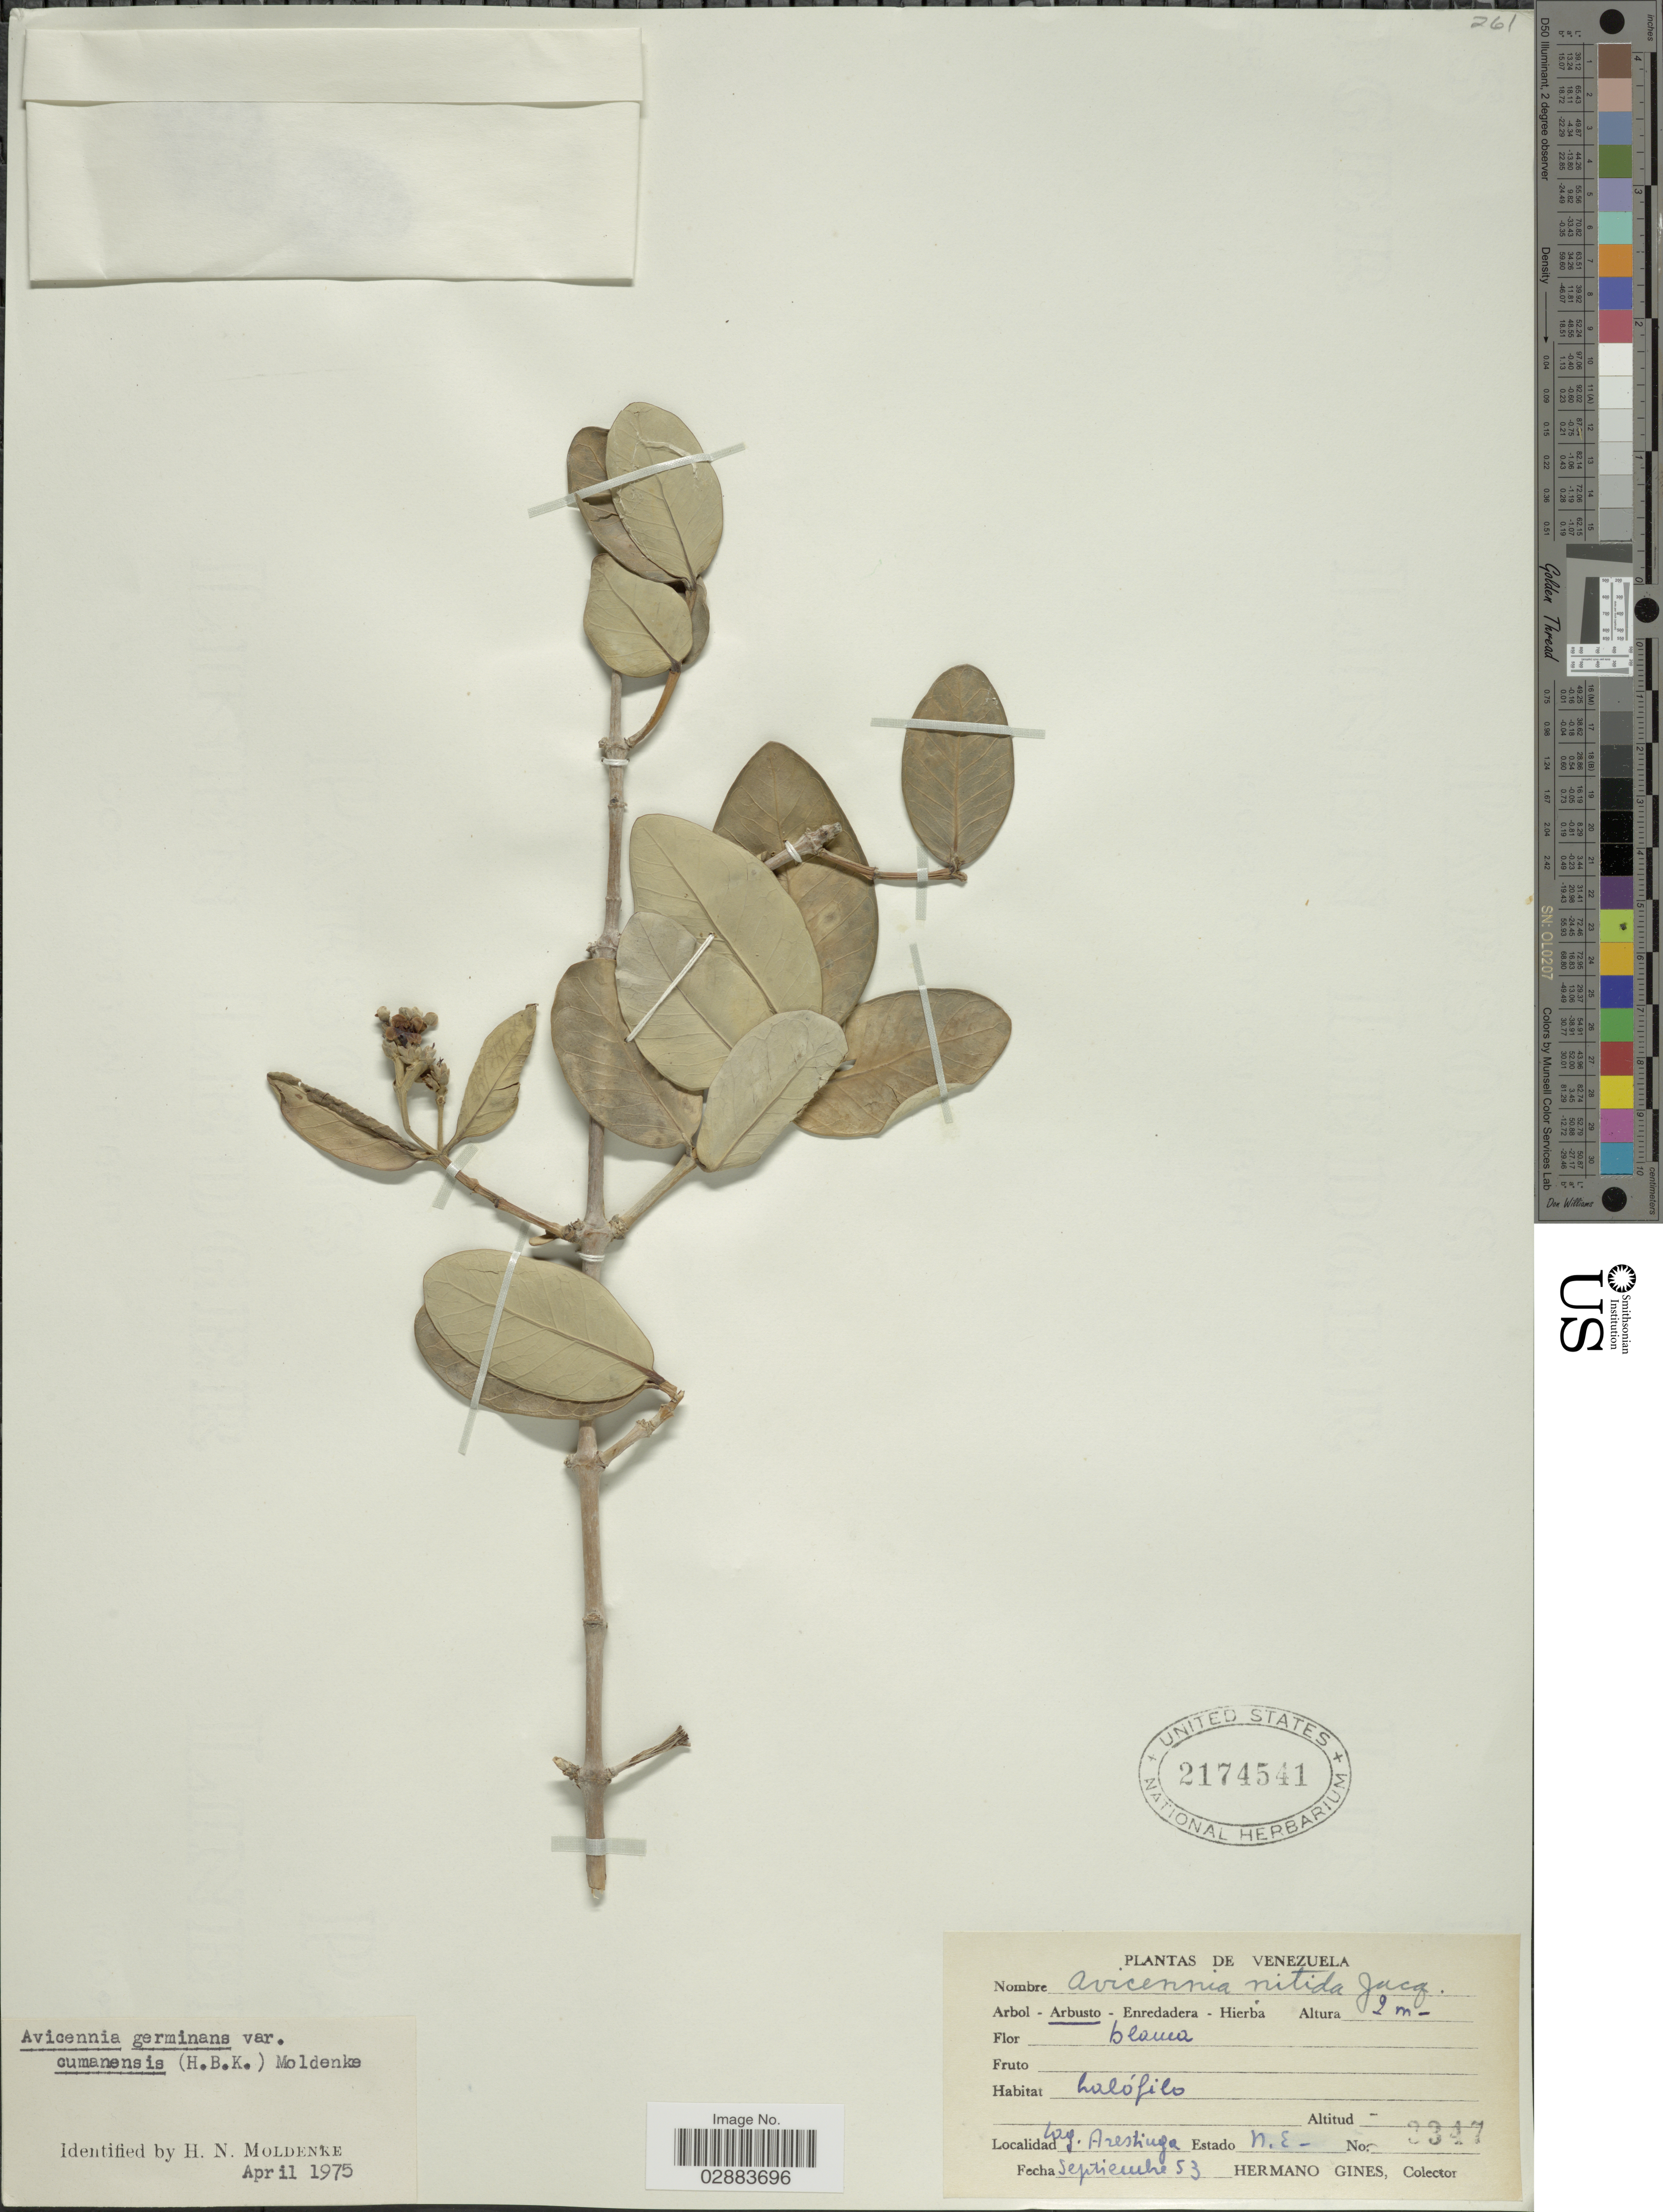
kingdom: Plantae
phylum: Tracheophyta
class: Magnoliopsida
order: Lamiales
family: Acanthaceae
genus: Avicennia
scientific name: Avicennia germinans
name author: (L.) L.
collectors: Bro. Gines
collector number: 3347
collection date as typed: Transcribed d/m/y: /9/53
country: Venezuela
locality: Lag. Arestinga. Estado N. E.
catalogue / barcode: US 2174541